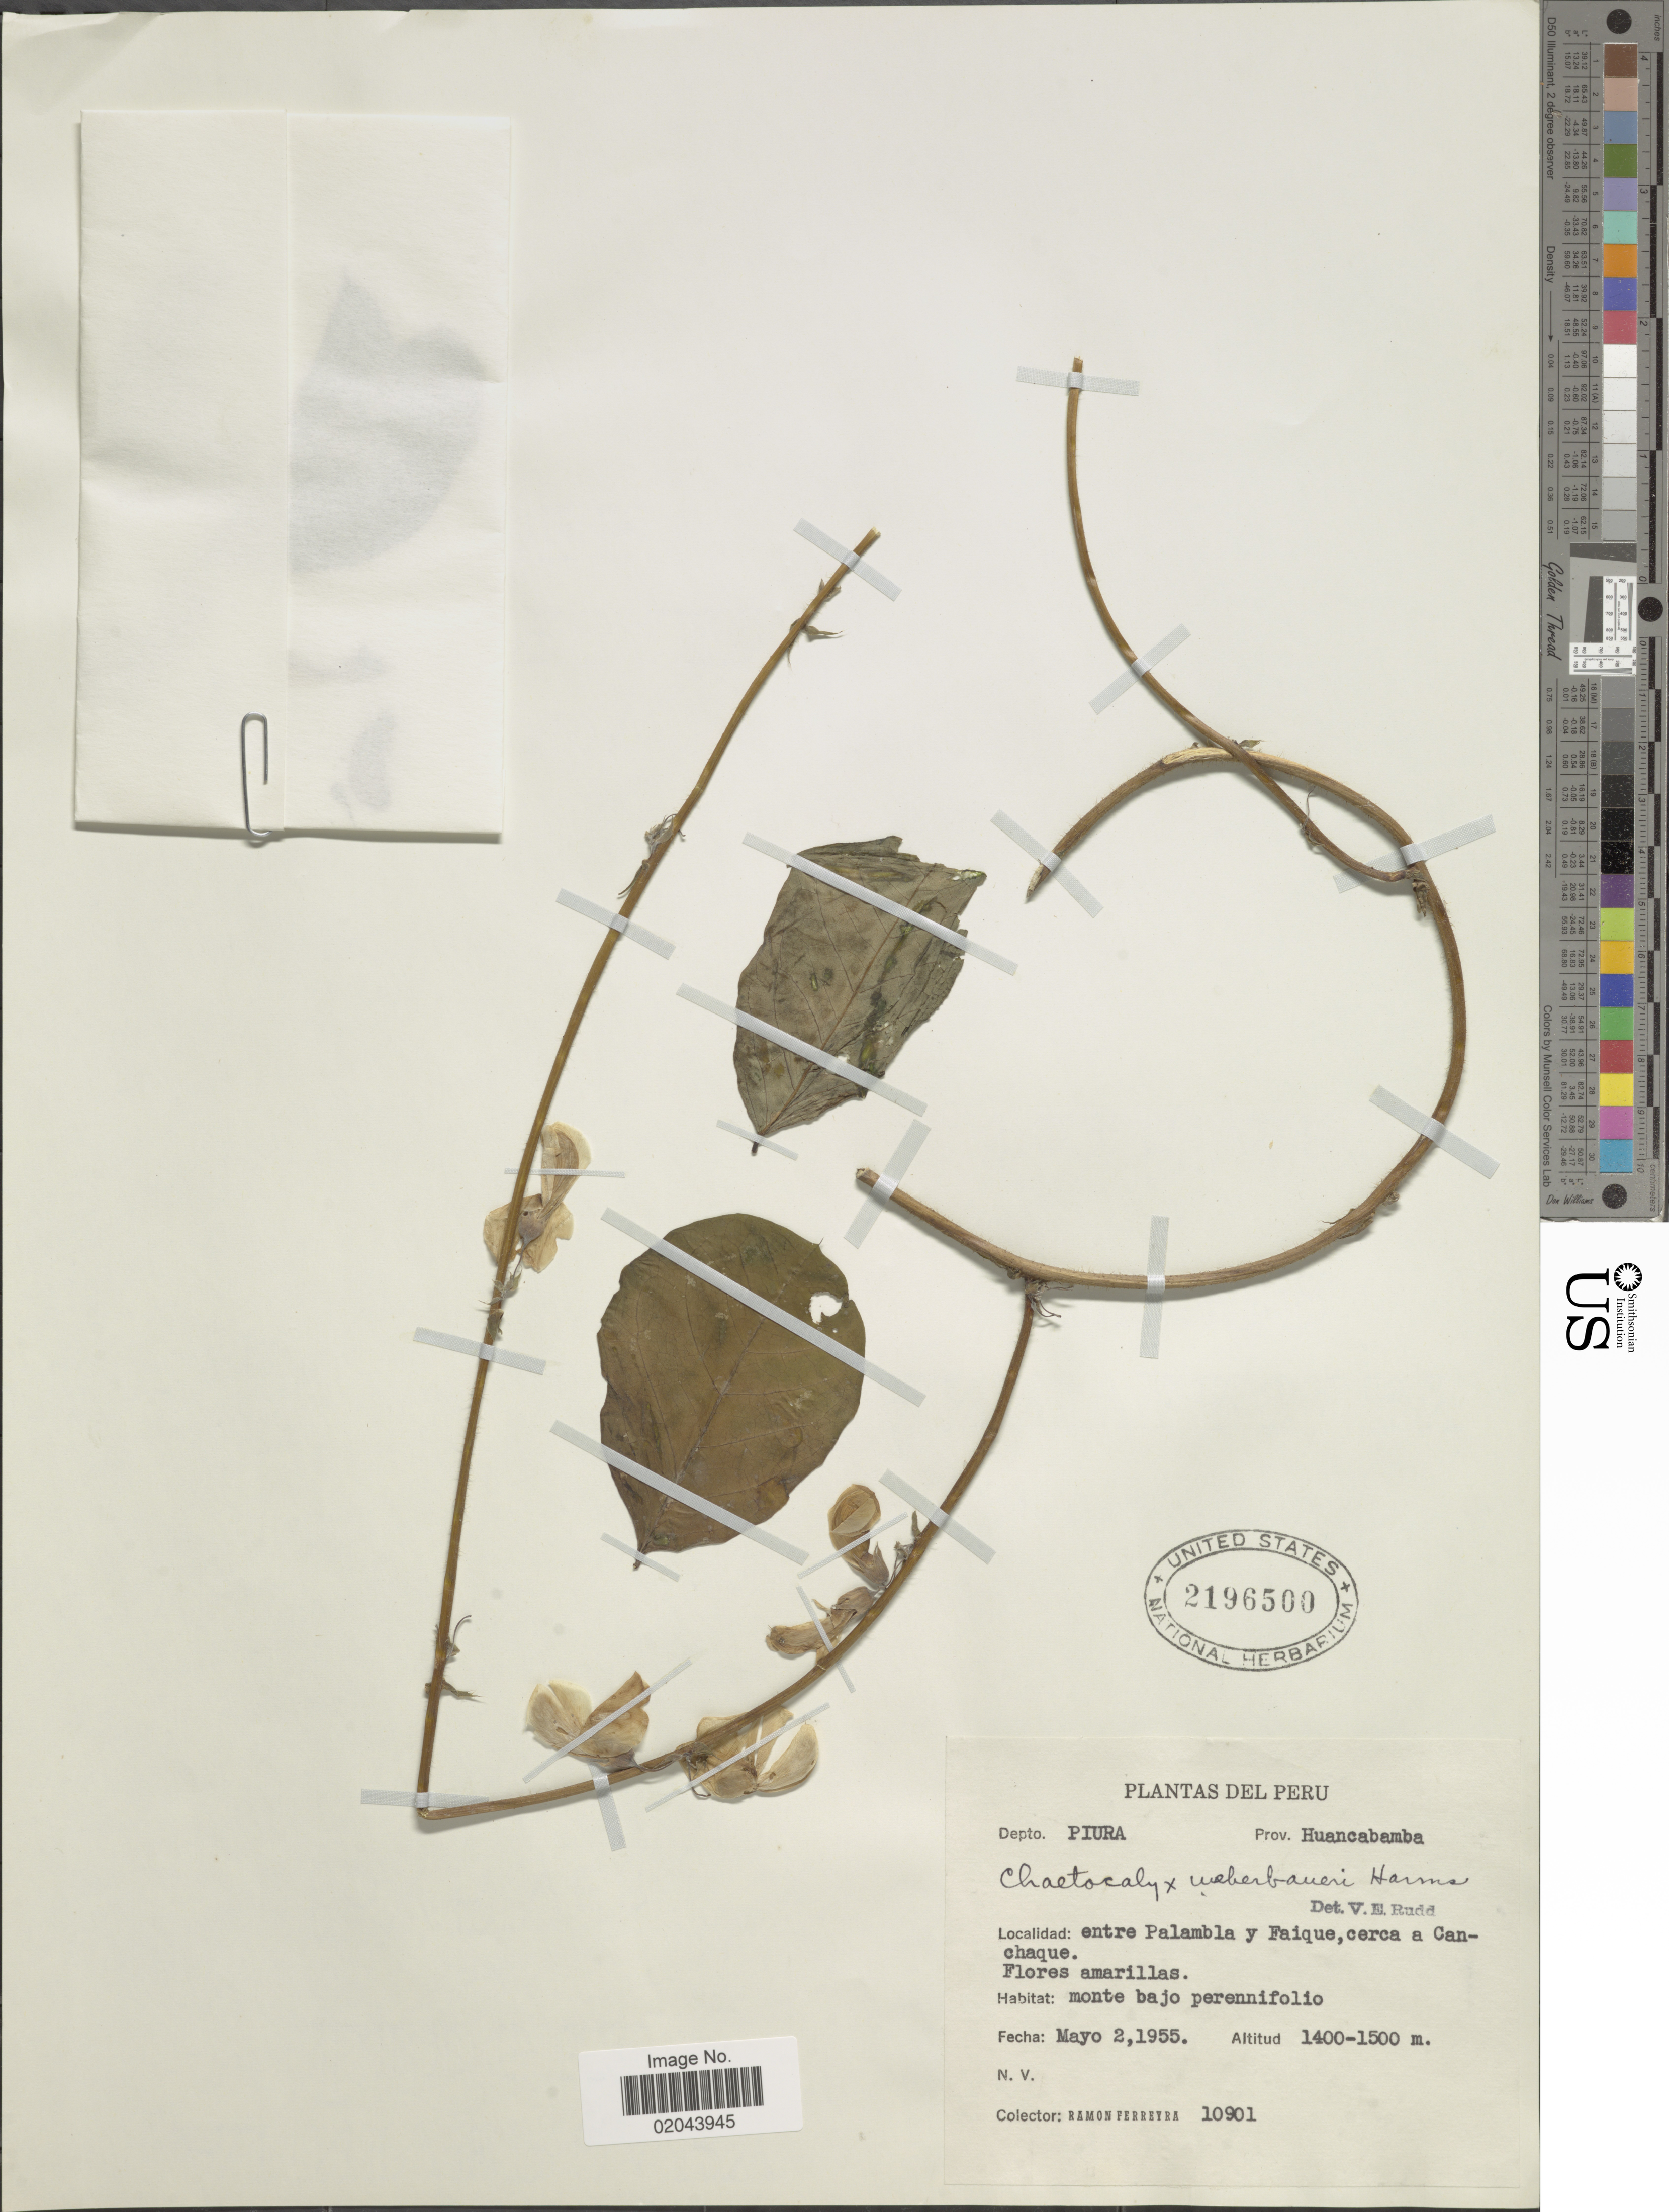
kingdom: Plantae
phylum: Tracheophyta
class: Magnoliopsida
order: Fabales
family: Fabaceae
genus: Chaetocalyx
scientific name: Chaetocalyx weberbaueri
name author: Harms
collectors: R. A. Ferreyra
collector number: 1091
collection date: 1955-05-02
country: Peru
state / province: Piura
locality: Depto. Piura, Prov. Huancabamba, entre Palambla y Faique, cerca a Canchaque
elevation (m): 1400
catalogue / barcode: US 2196500